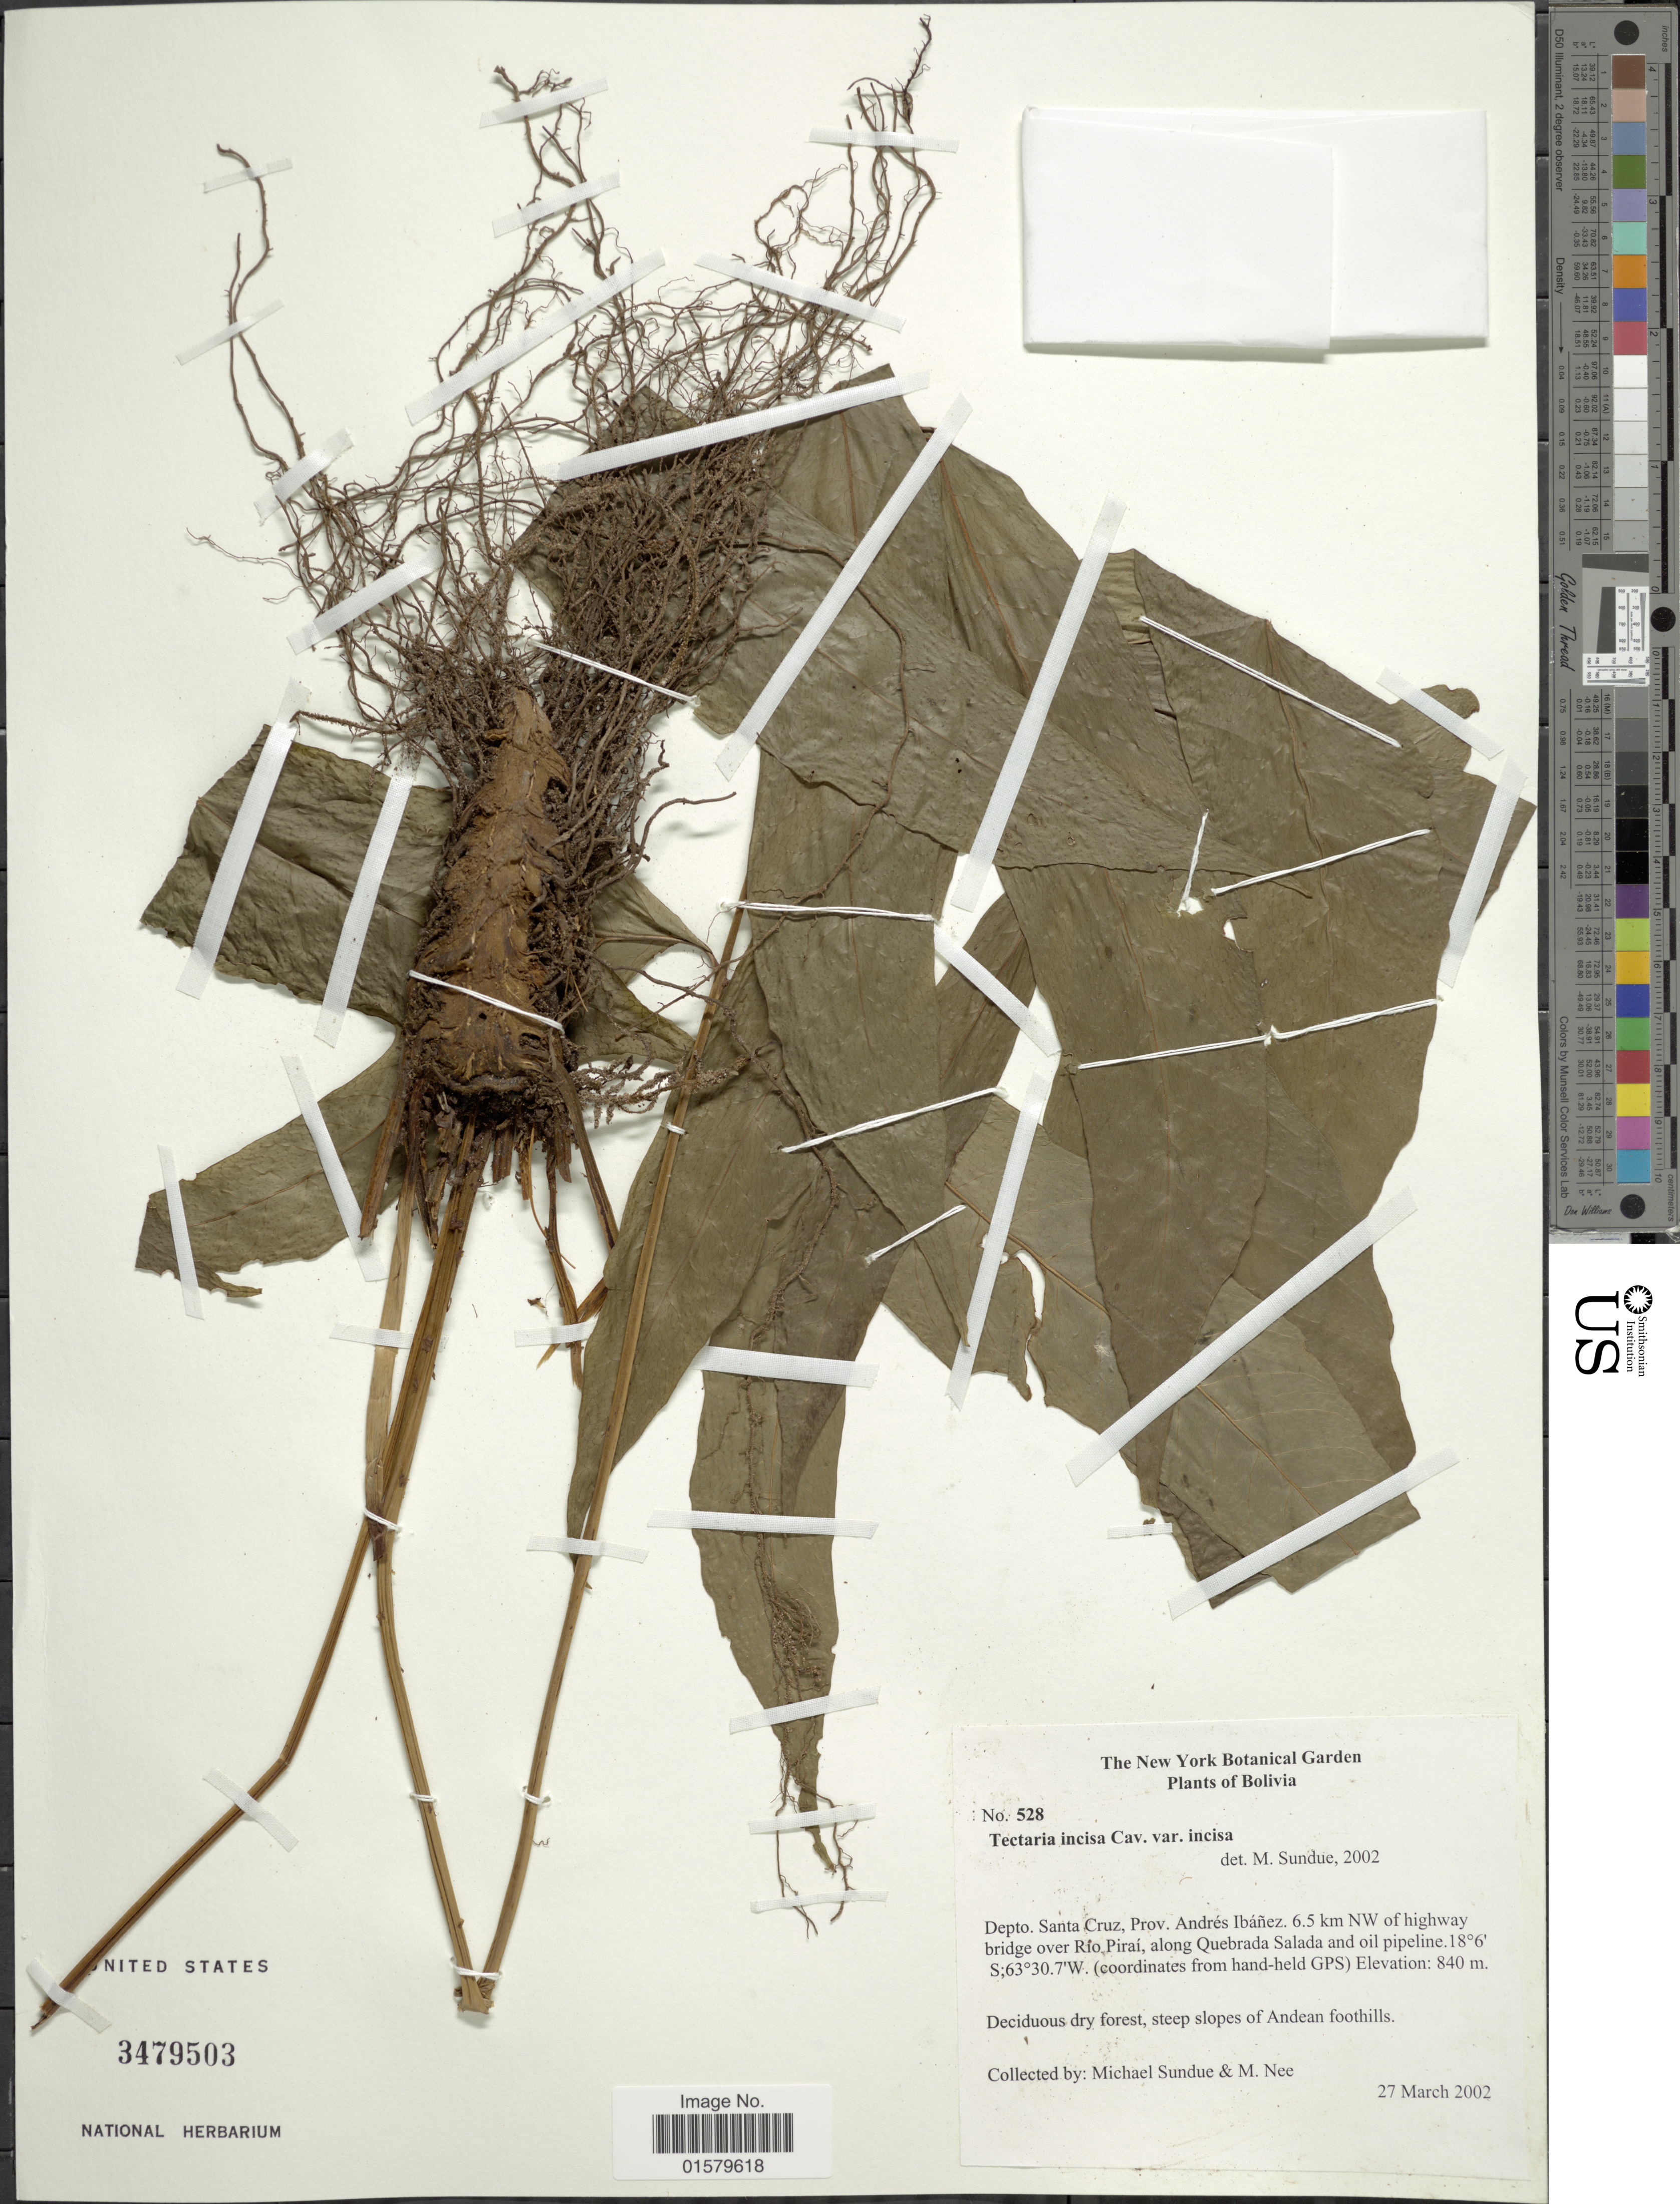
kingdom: Plantae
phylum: Tracheophyta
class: Polypodiopsida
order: Polypodiales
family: Tectariaceae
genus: Tectaria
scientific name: Tectaria incisa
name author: Cav.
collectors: M. Sundue & M. Nee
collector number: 528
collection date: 2002-03-27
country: Bolivia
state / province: Santa Cruz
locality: Prov. Andres Ibanez. 6.5 km NW of highway bridge over Rio Pirai, along Quebrada Salada and oil pipeline.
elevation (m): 840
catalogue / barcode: US 3479503